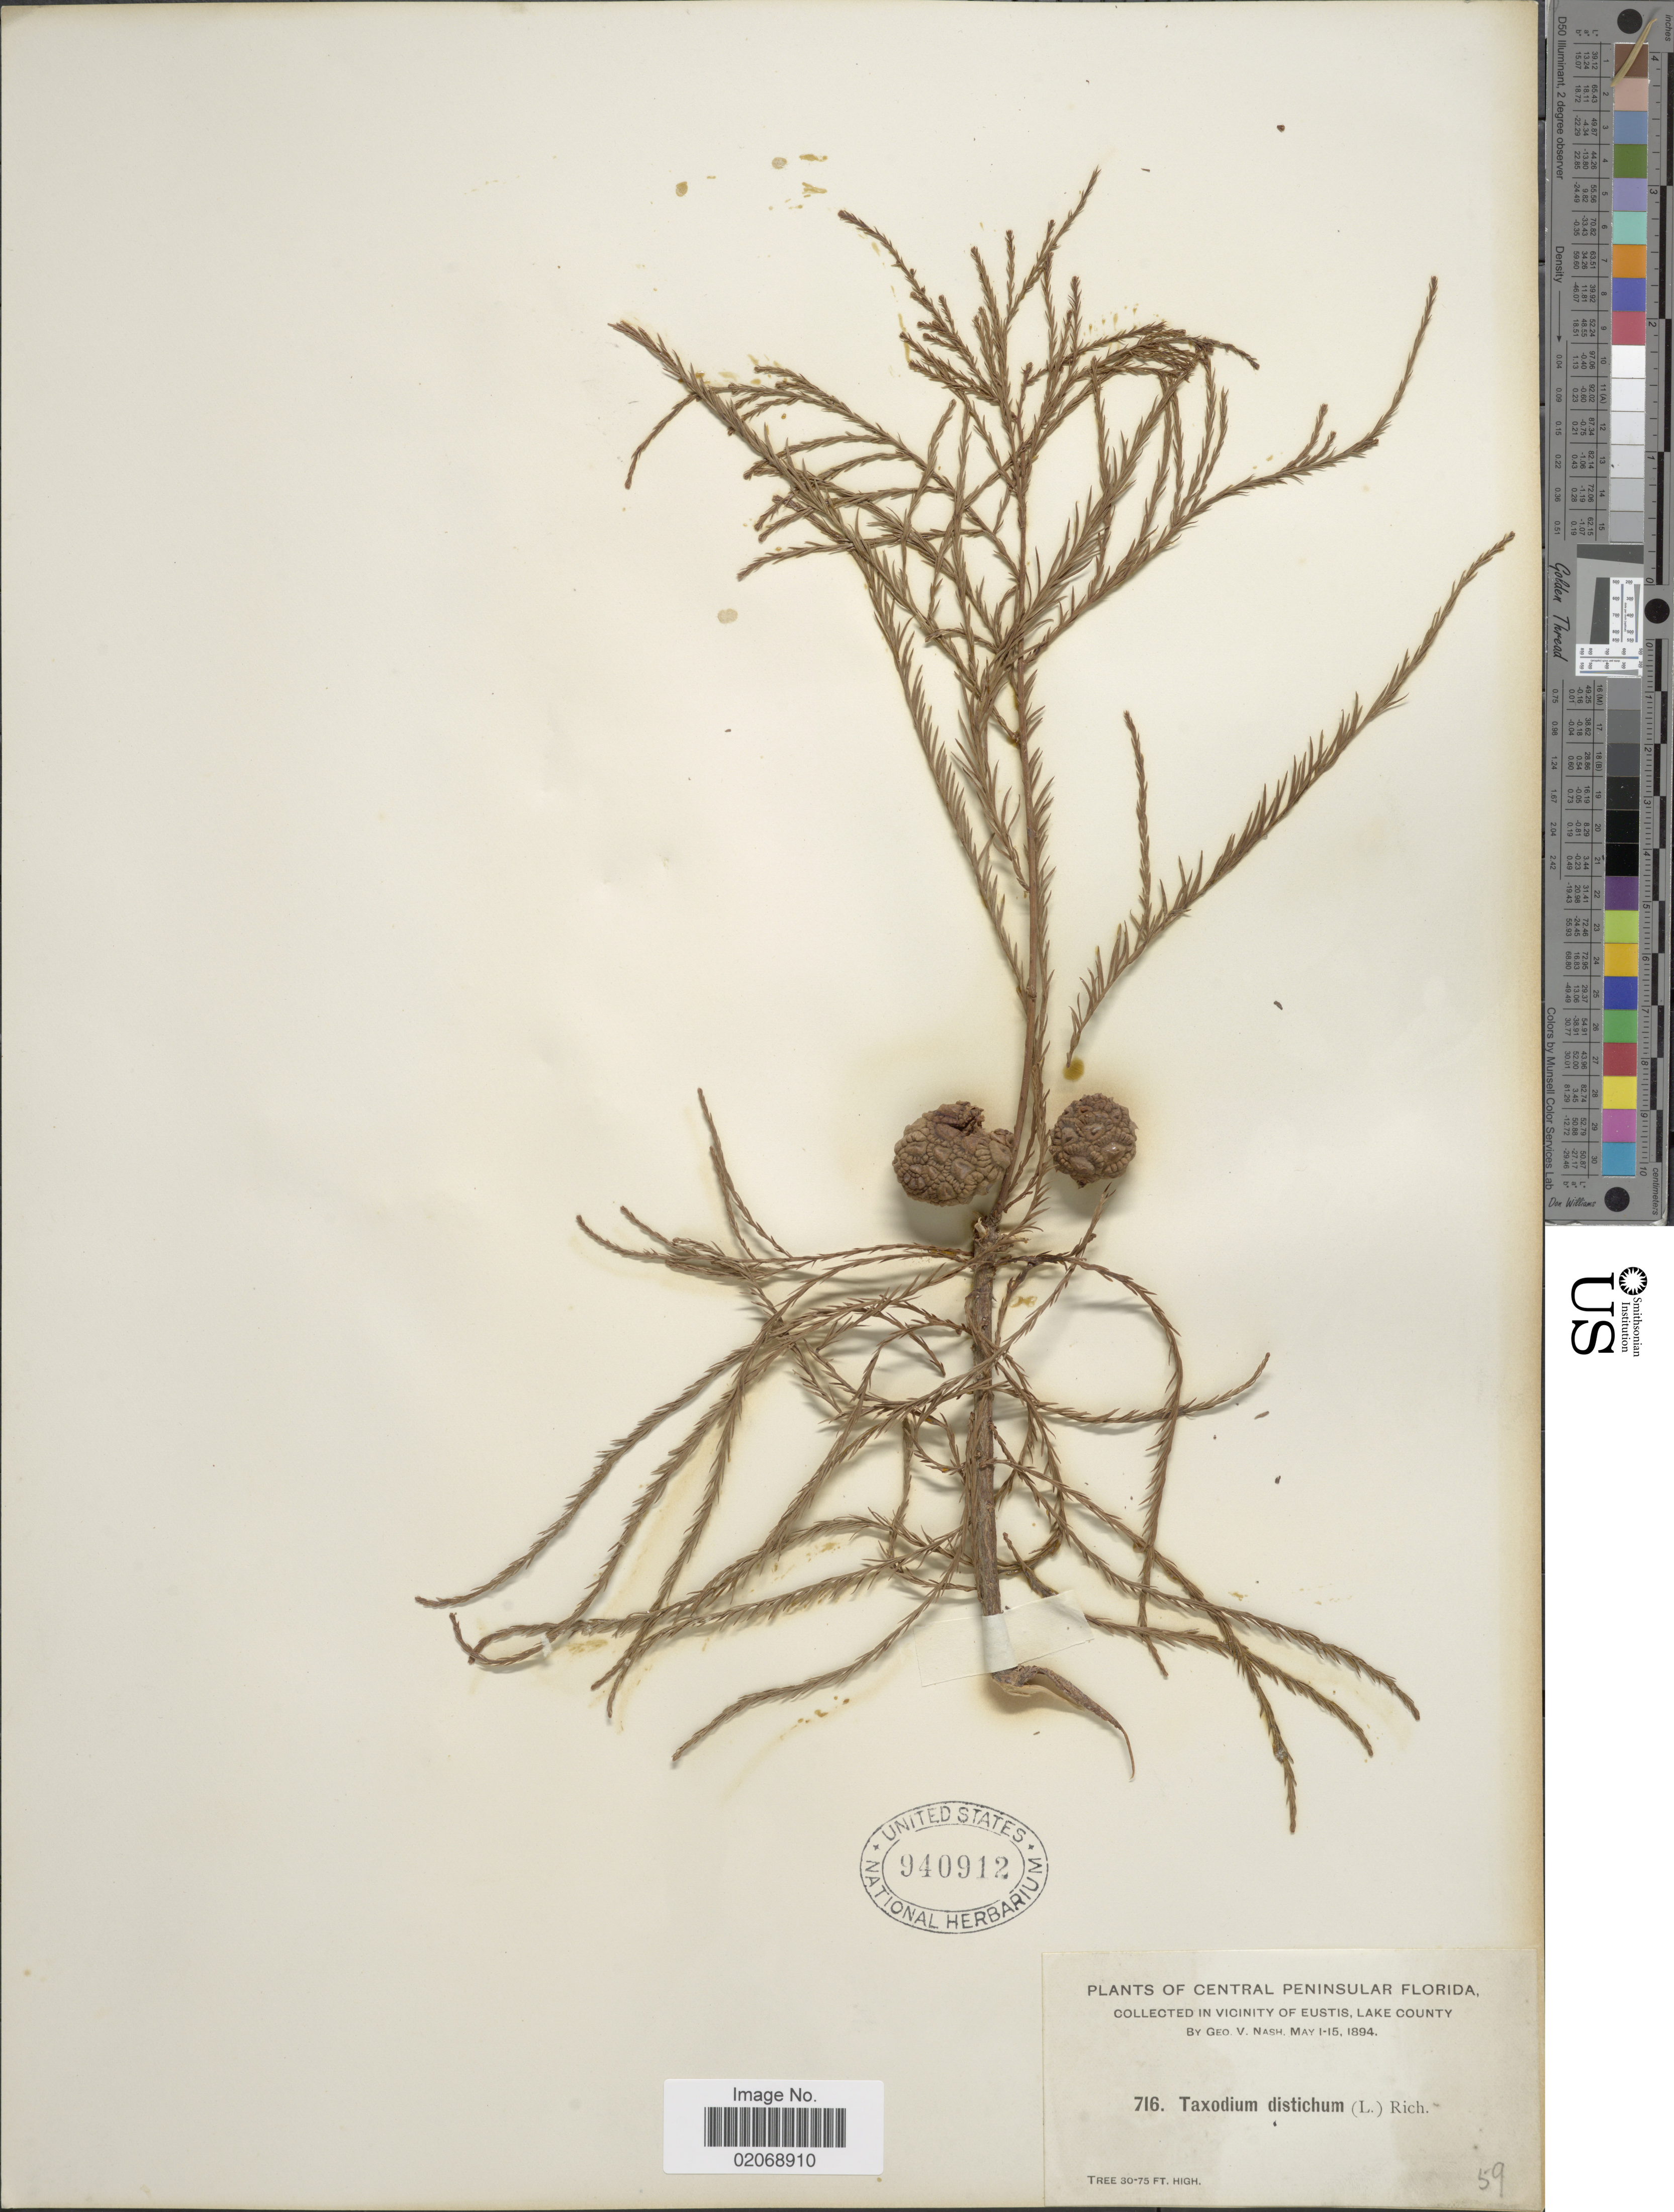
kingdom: Plantae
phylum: Tracheophyta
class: Pinopsida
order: Pinales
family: Cupressaceae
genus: Taxodium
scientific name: Taxodium distichum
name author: (L.) Rich.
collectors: G. V. Nash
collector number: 716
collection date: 1894-05-01/1894-05-15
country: United States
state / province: Florida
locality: Vicinity of Eustis, Lake County, Central Peninsular Florida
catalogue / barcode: US 940912